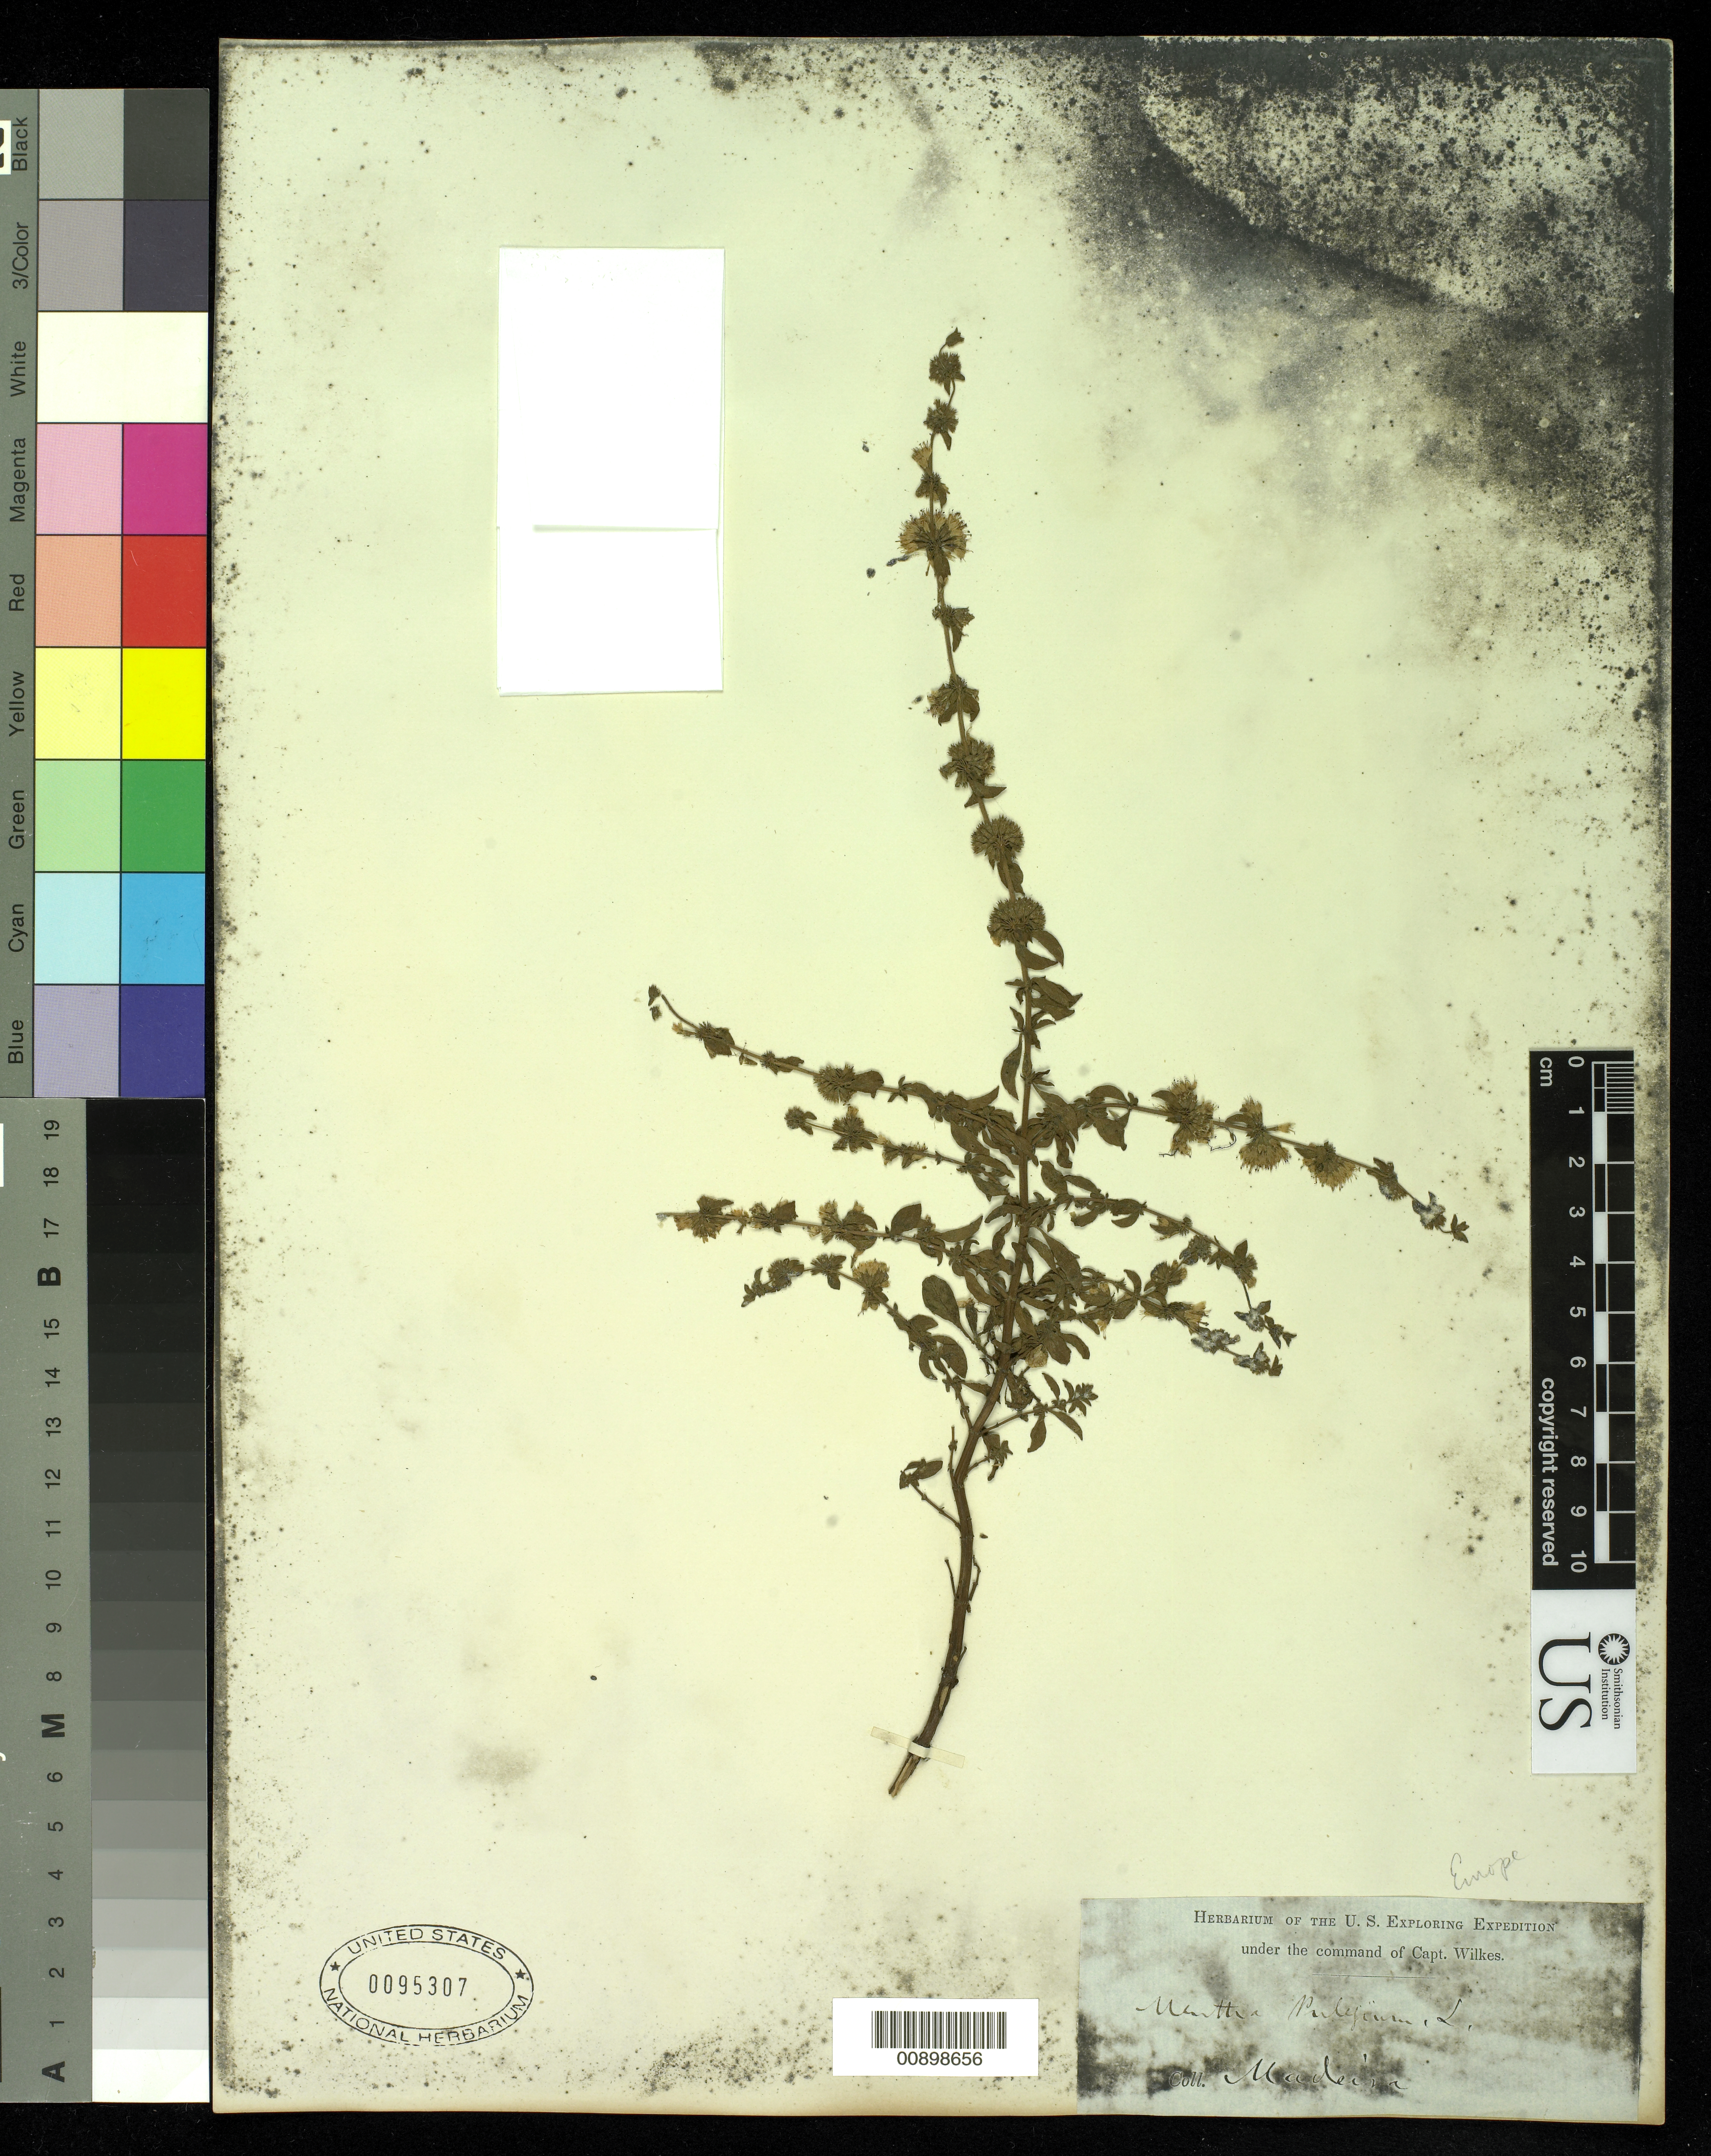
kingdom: Plantae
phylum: Tracheophyta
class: Magnoliopsida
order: Lamiales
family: Lamiaceae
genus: Mentha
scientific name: Mentha pulegium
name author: L.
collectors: Wilkes Explor. Exped.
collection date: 1838/1842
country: Portugal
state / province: Madeira (Aut. Reg.)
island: Madeira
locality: Funchal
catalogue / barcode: US 95307